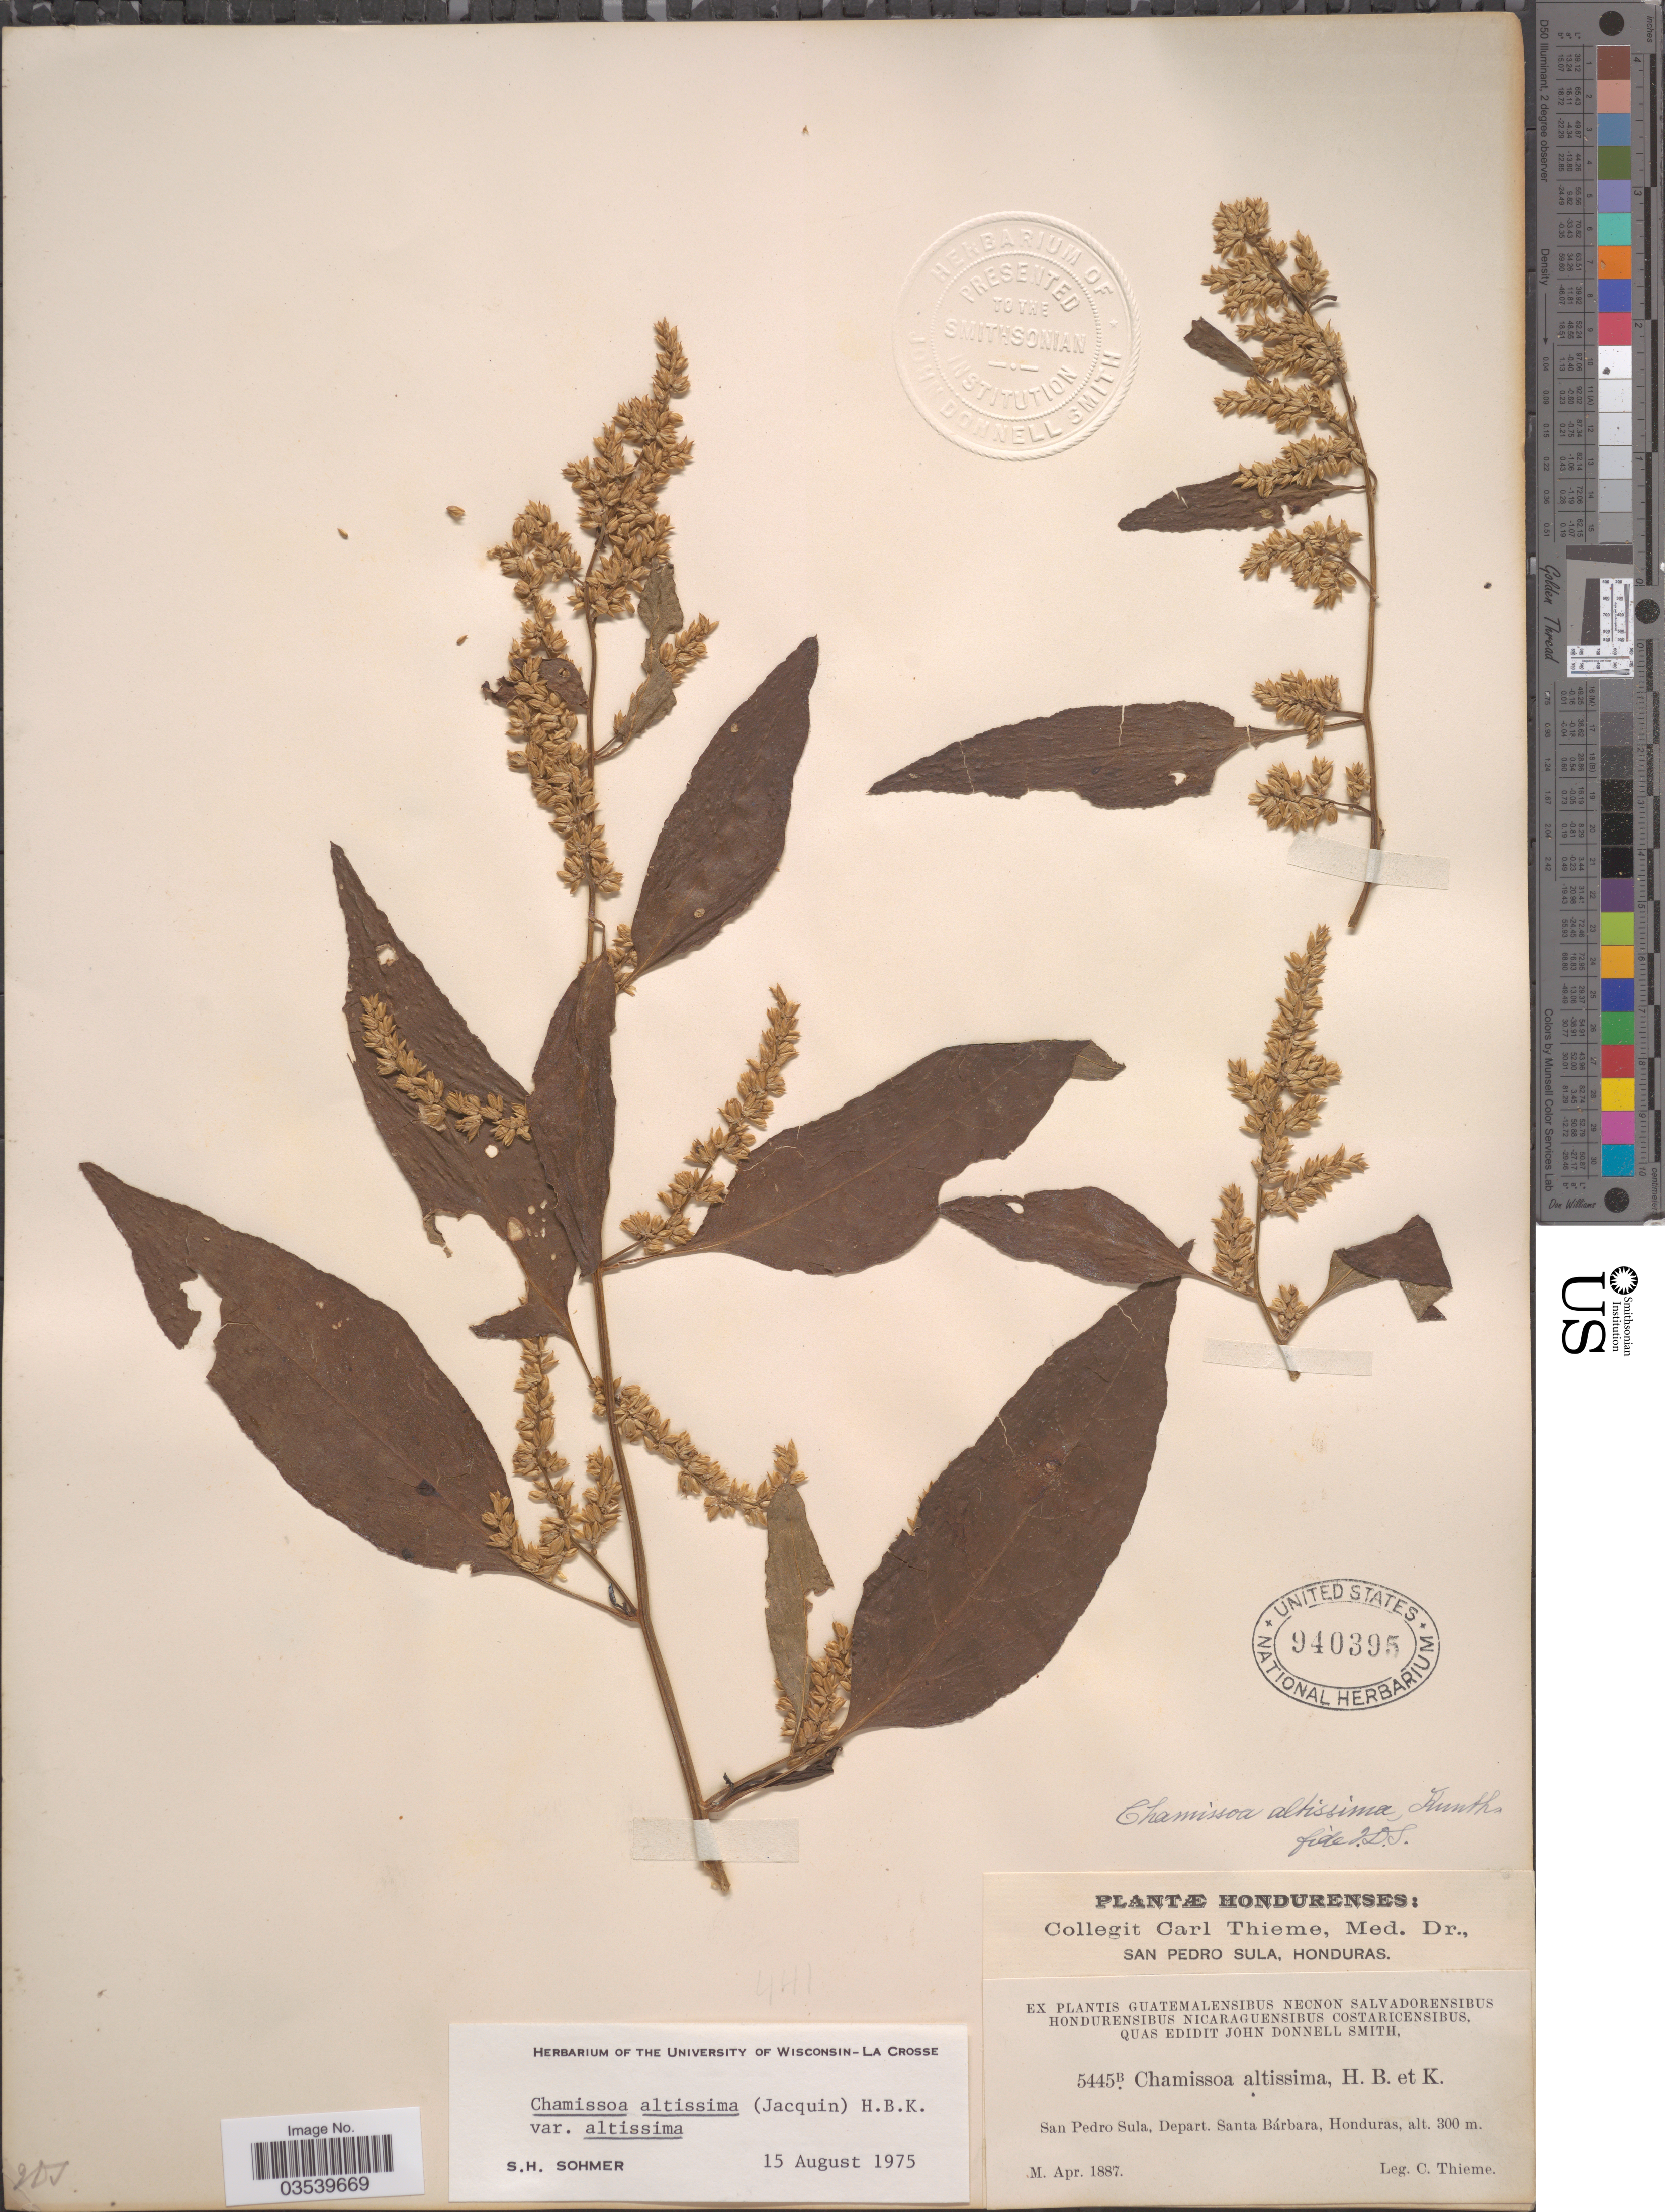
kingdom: Plantae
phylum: Tracheophyta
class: Magnoliopsida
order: Caryophyllales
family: Amaranthaceae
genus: Chamissoa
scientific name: Chamissoa altissima var. altissima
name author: (Jacq.) Kunth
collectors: C. Thieme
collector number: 5445B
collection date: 1887-04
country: Honduras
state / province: Santa Bárbara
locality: San Pedro Sula, Depart. Santa Bárbara.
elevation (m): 300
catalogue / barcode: US 940395